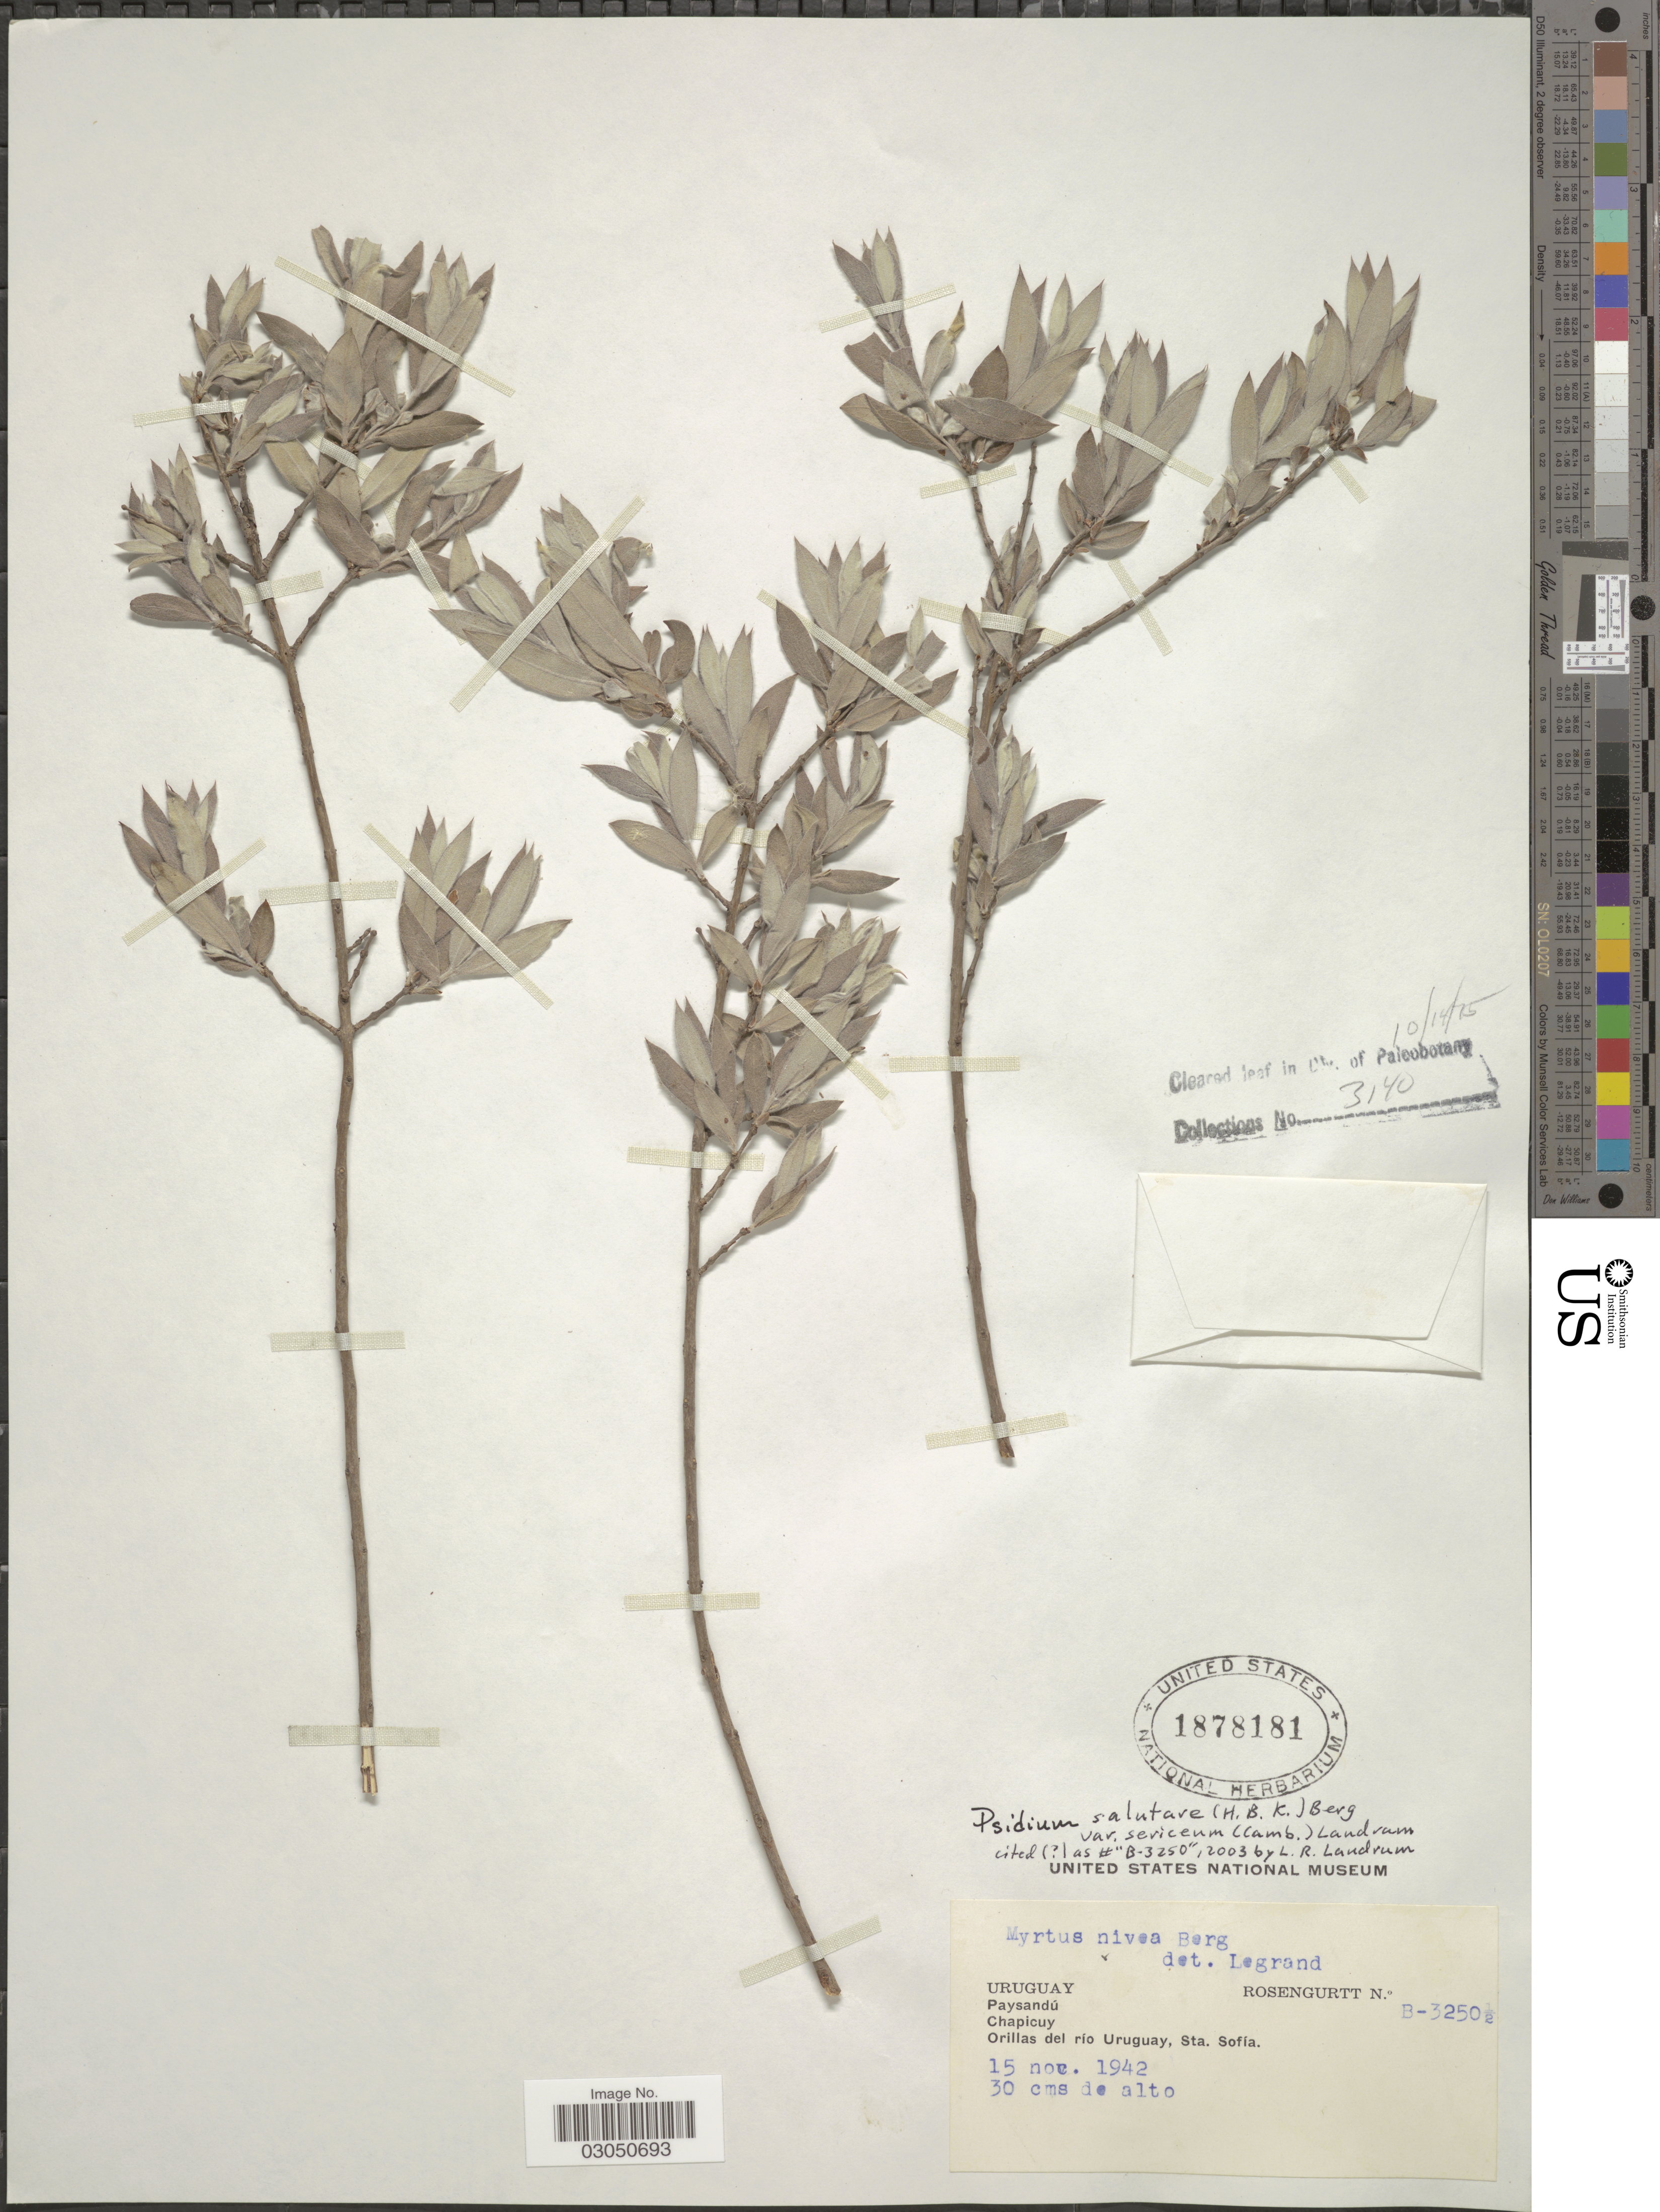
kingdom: Plantae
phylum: Tracheophyta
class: Magnoliopsida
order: Myrtales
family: Myrtaceae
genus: Psidium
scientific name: Psidium salutare var. sericeum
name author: (Cambess.) Landrum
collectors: Rosengurtt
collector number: B-3250½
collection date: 1942-11-15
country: Uruguay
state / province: Paysandu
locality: Chapicuy. Orillas del río Uruguay, Sta. Sofía.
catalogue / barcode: US 1878181